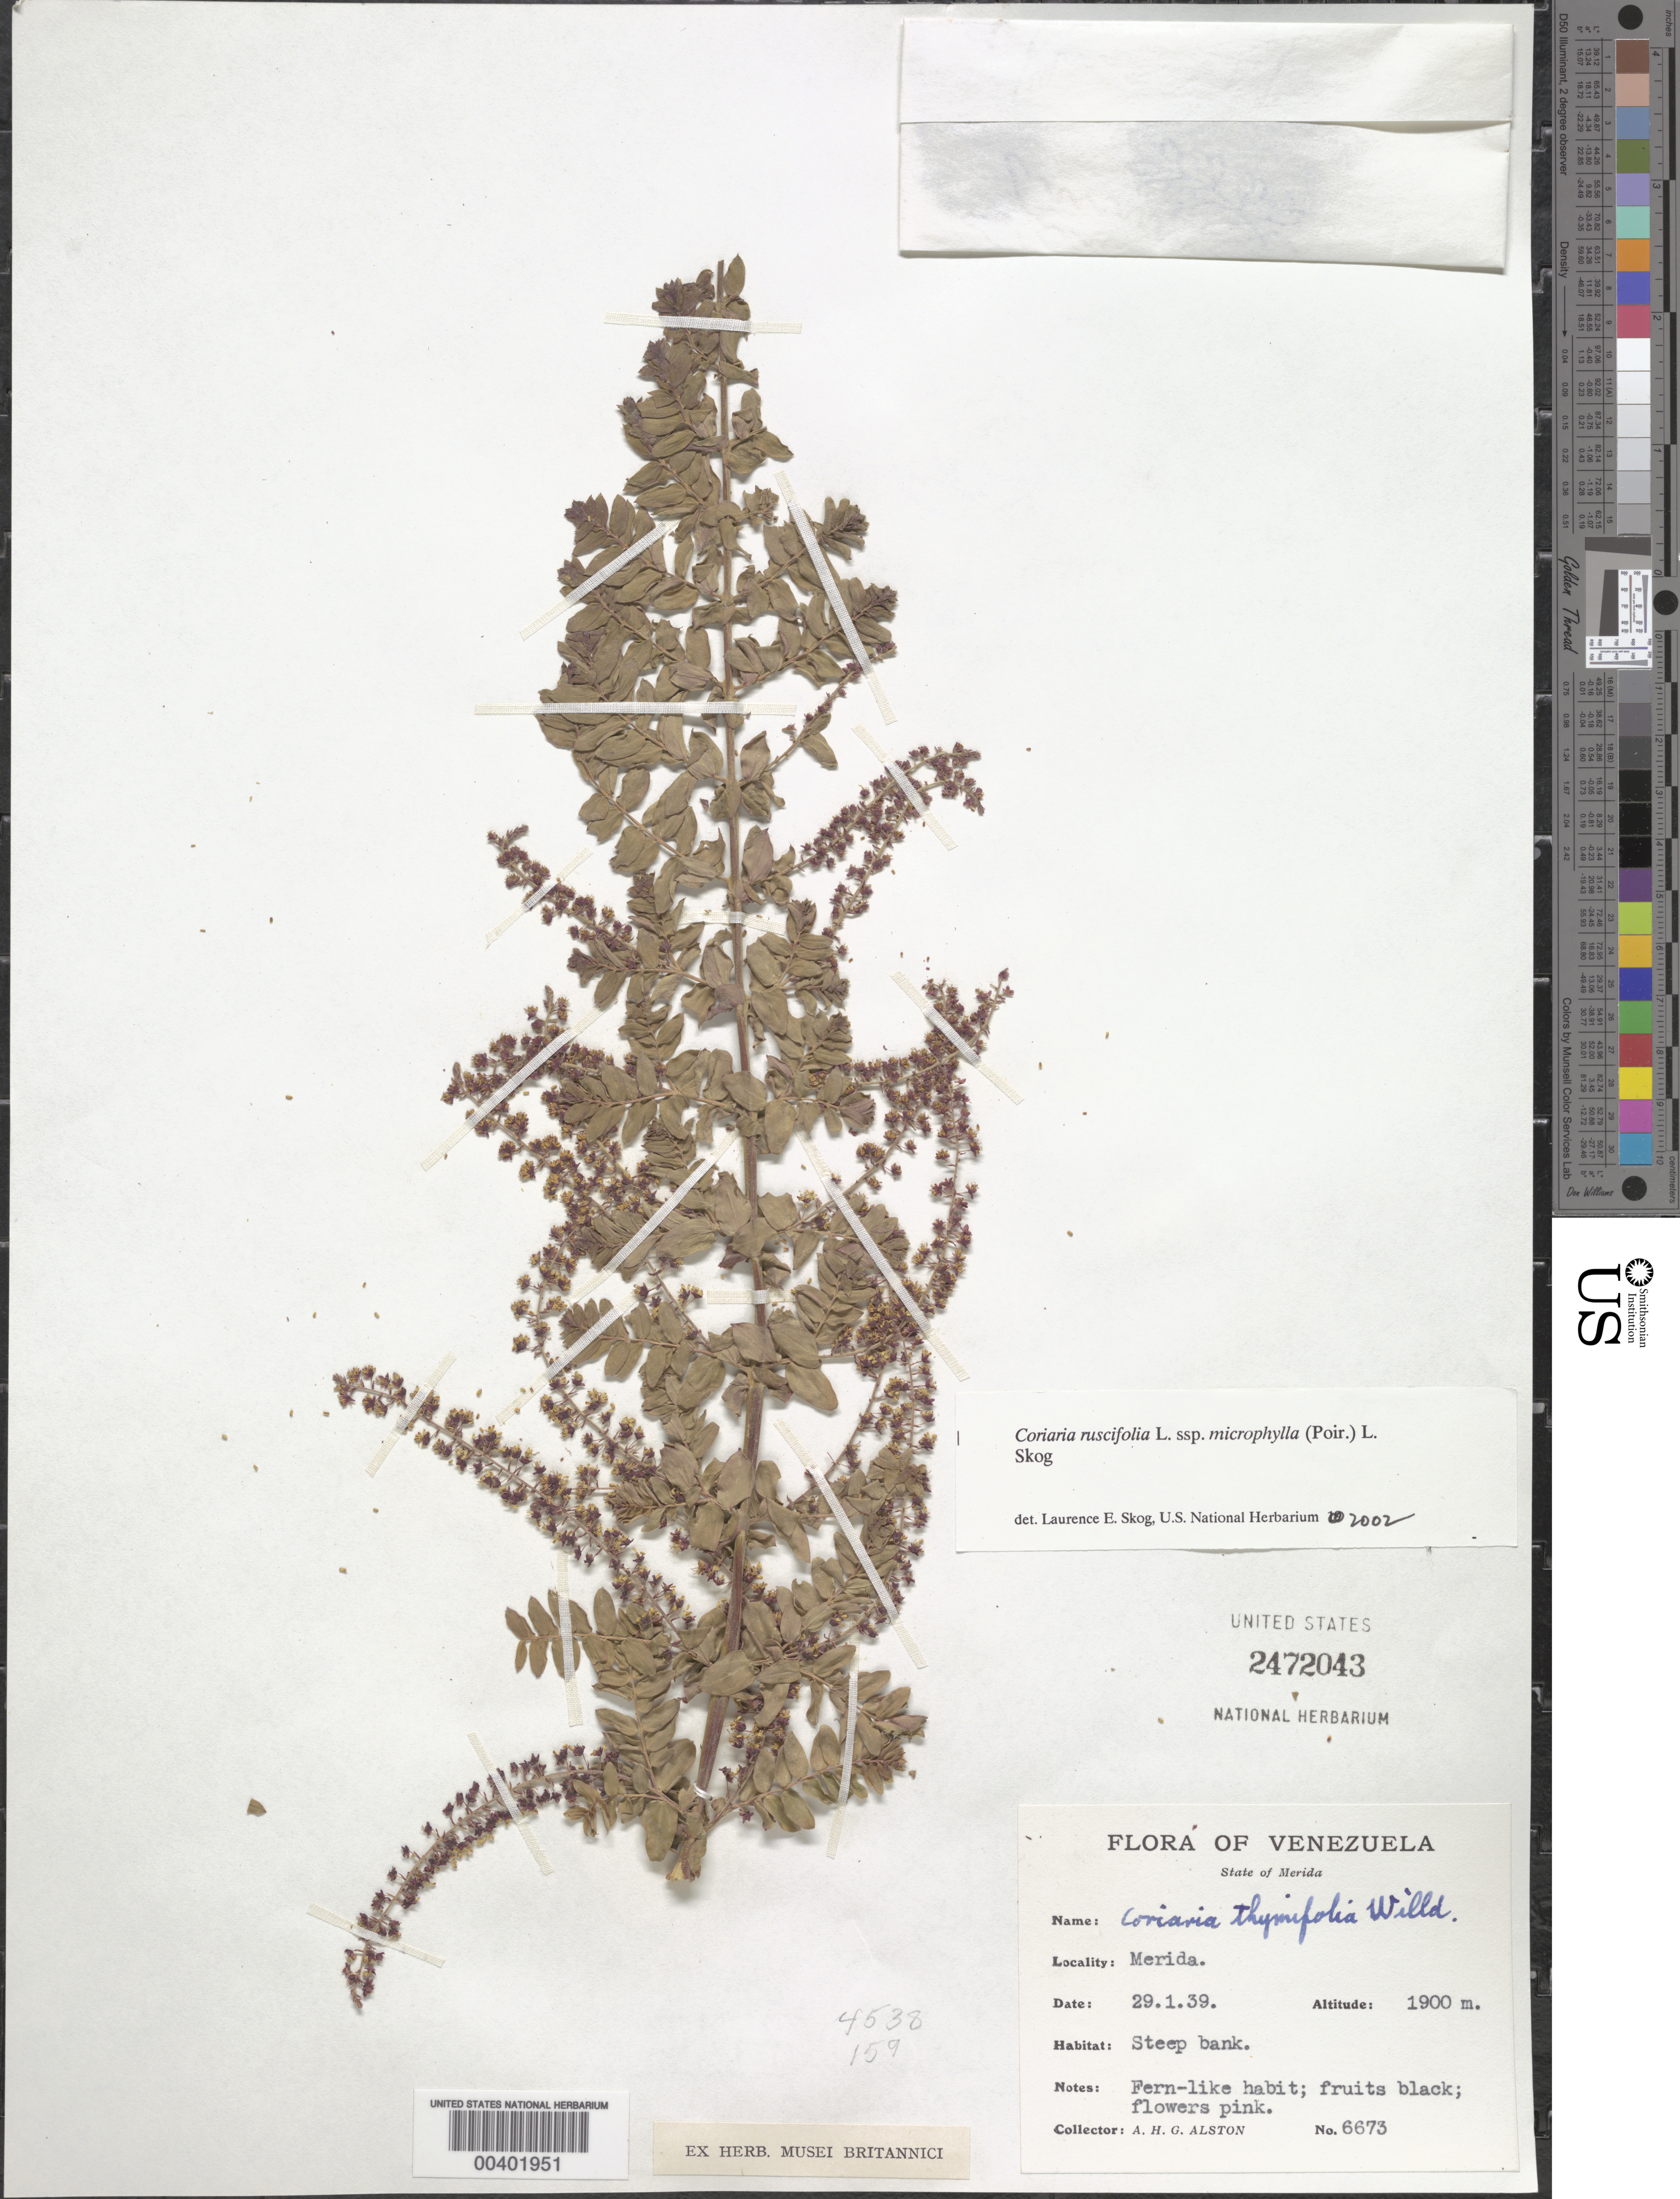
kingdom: Plantae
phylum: Tracheophyta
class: Magnoliopsida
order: Cucurbitales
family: Coriariaceae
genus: Coriaria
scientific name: Coriaria ruscifolia subsp. microphylla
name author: (Poir.) L.E. Skog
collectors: A. H. Alston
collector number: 6673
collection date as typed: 29 Jan 1939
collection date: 1939-01-29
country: Venezuela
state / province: Mérida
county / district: Libertador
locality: Mérida Merida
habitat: Steep bank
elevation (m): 1900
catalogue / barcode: US 2472043